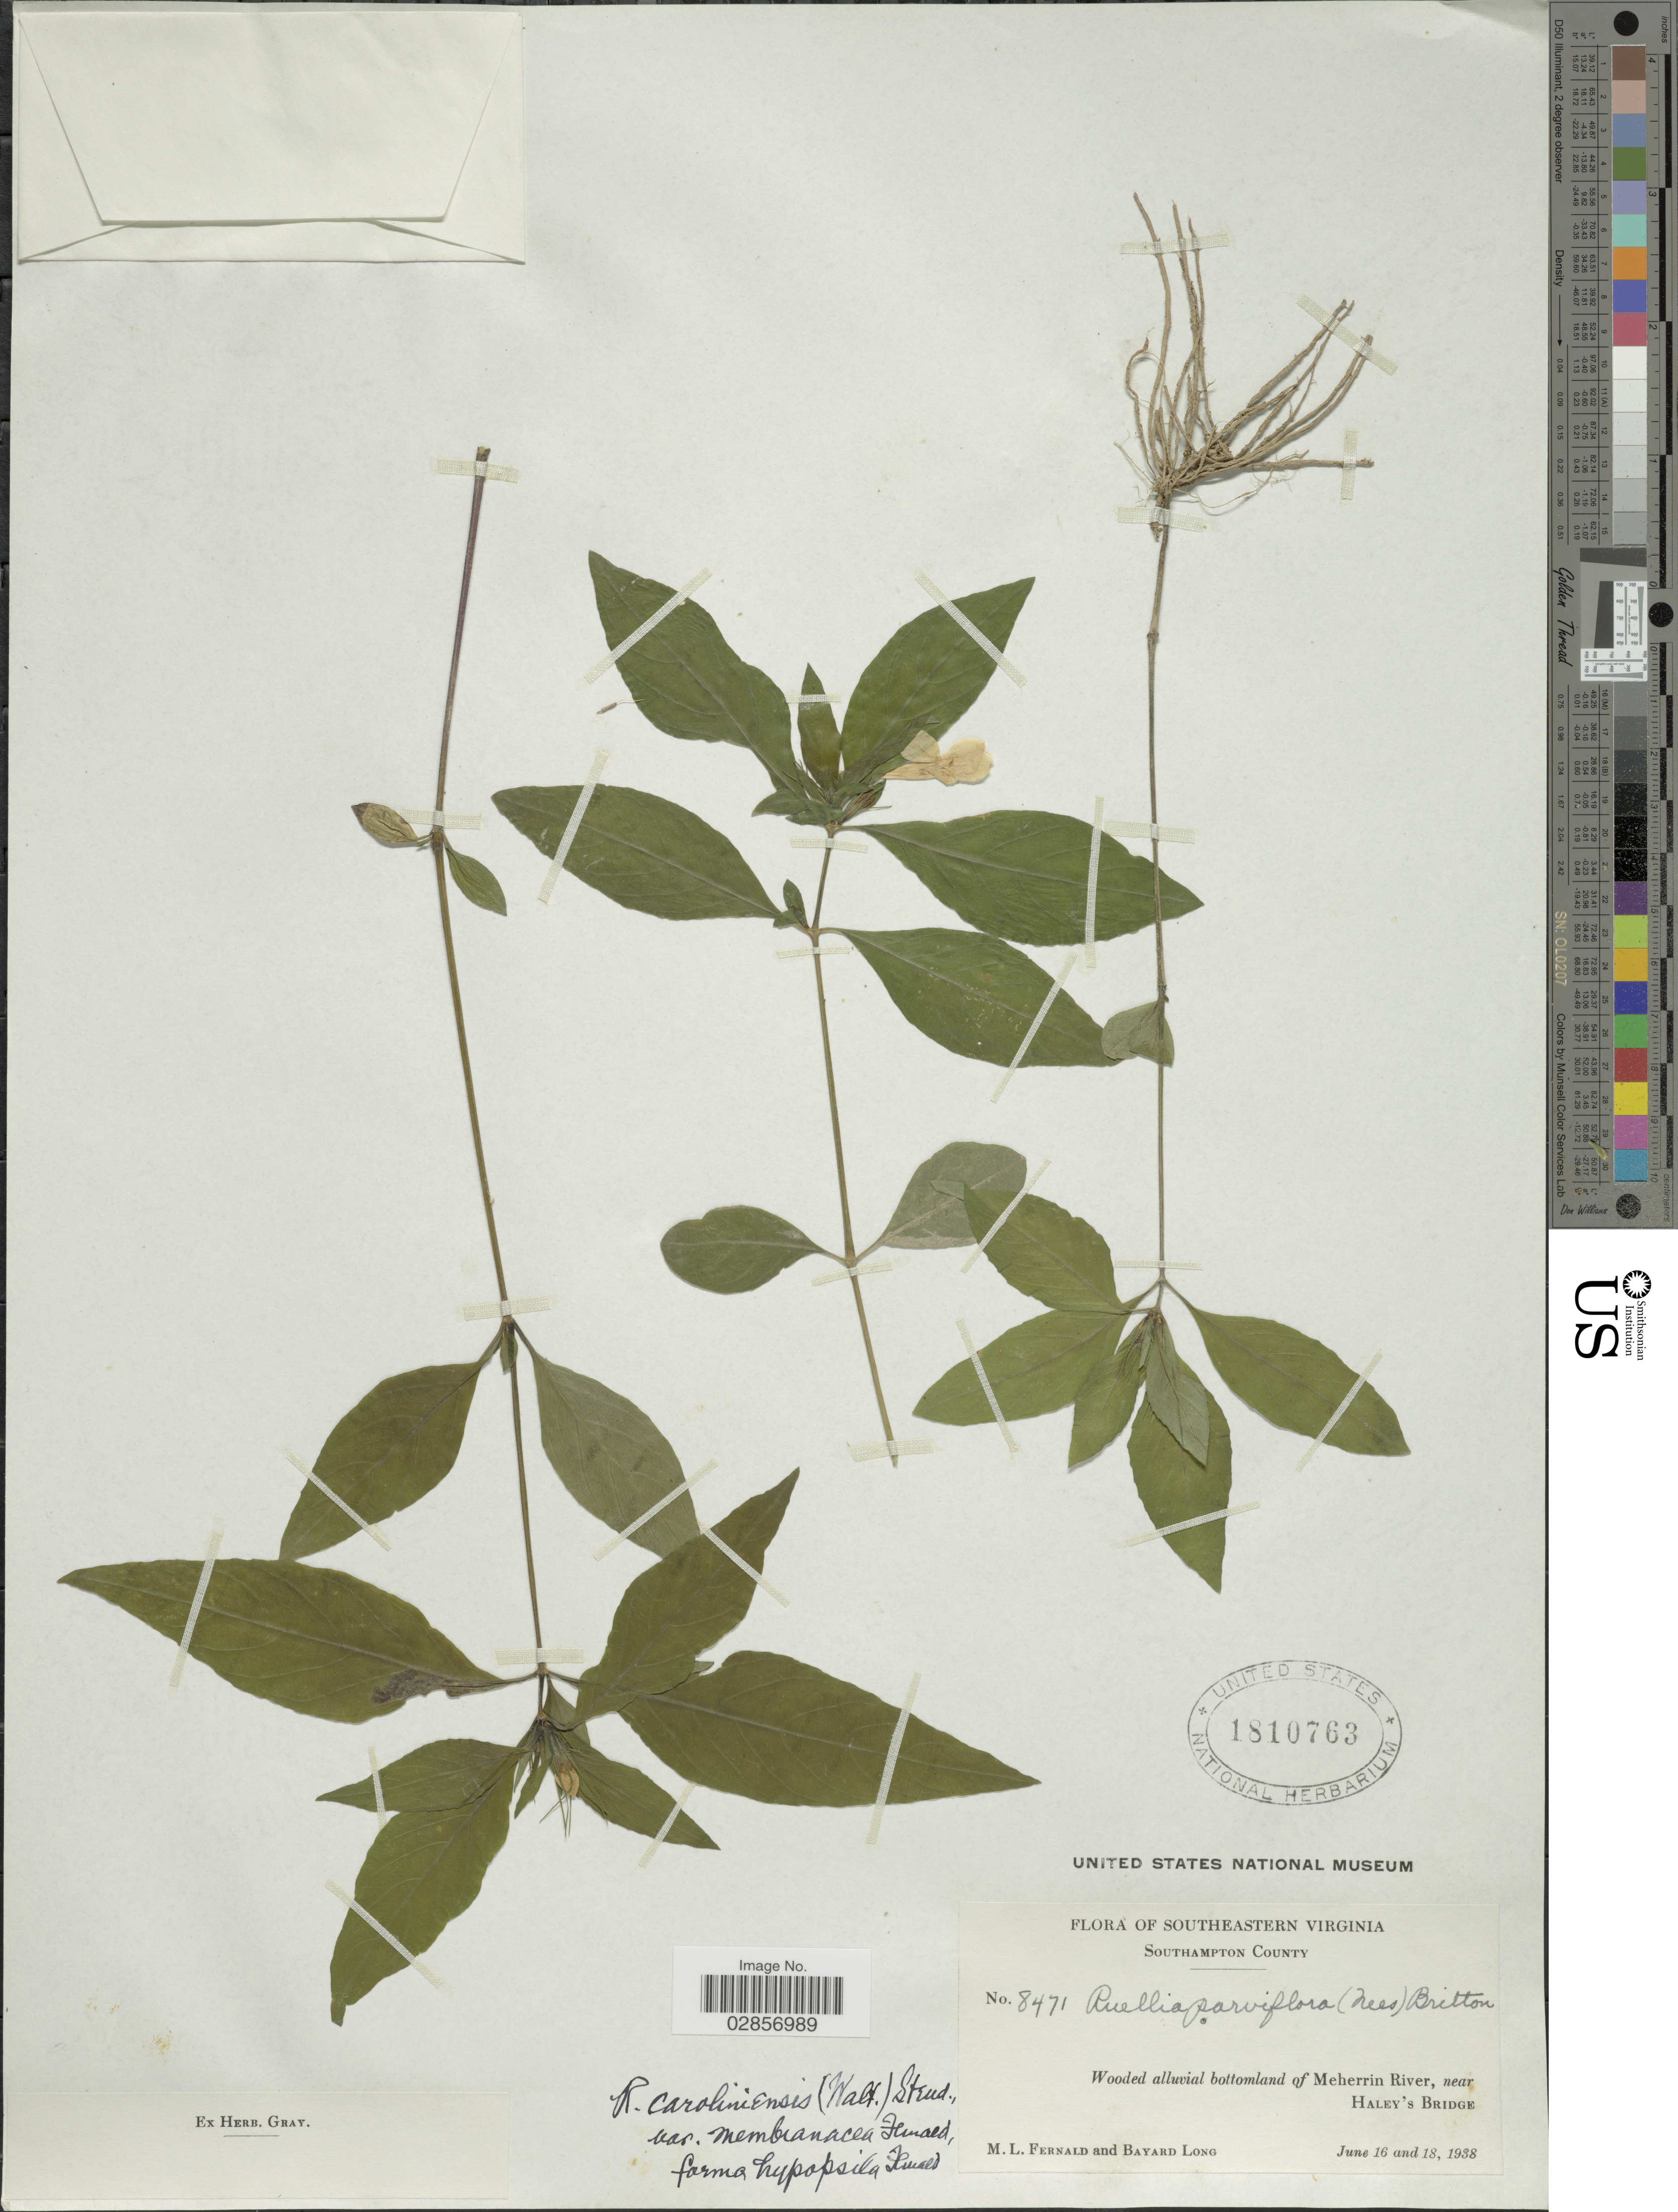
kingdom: Plantae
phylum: Tracheophyta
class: Magnoliopsida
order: Lamiales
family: Acanthaceae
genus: Ruellia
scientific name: Ruellia caroliniensis f. hypopsila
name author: Fernald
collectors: M. L. Fernald & B. Long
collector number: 8471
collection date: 1938-06-16/1938-06-18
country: United States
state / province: Virginia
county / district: Southampton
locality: Southeastern Virginia. Southampton County. Wooded alluvial bottomland of Meherrin River, near Haley's Bridge.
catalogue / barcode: US 1810763